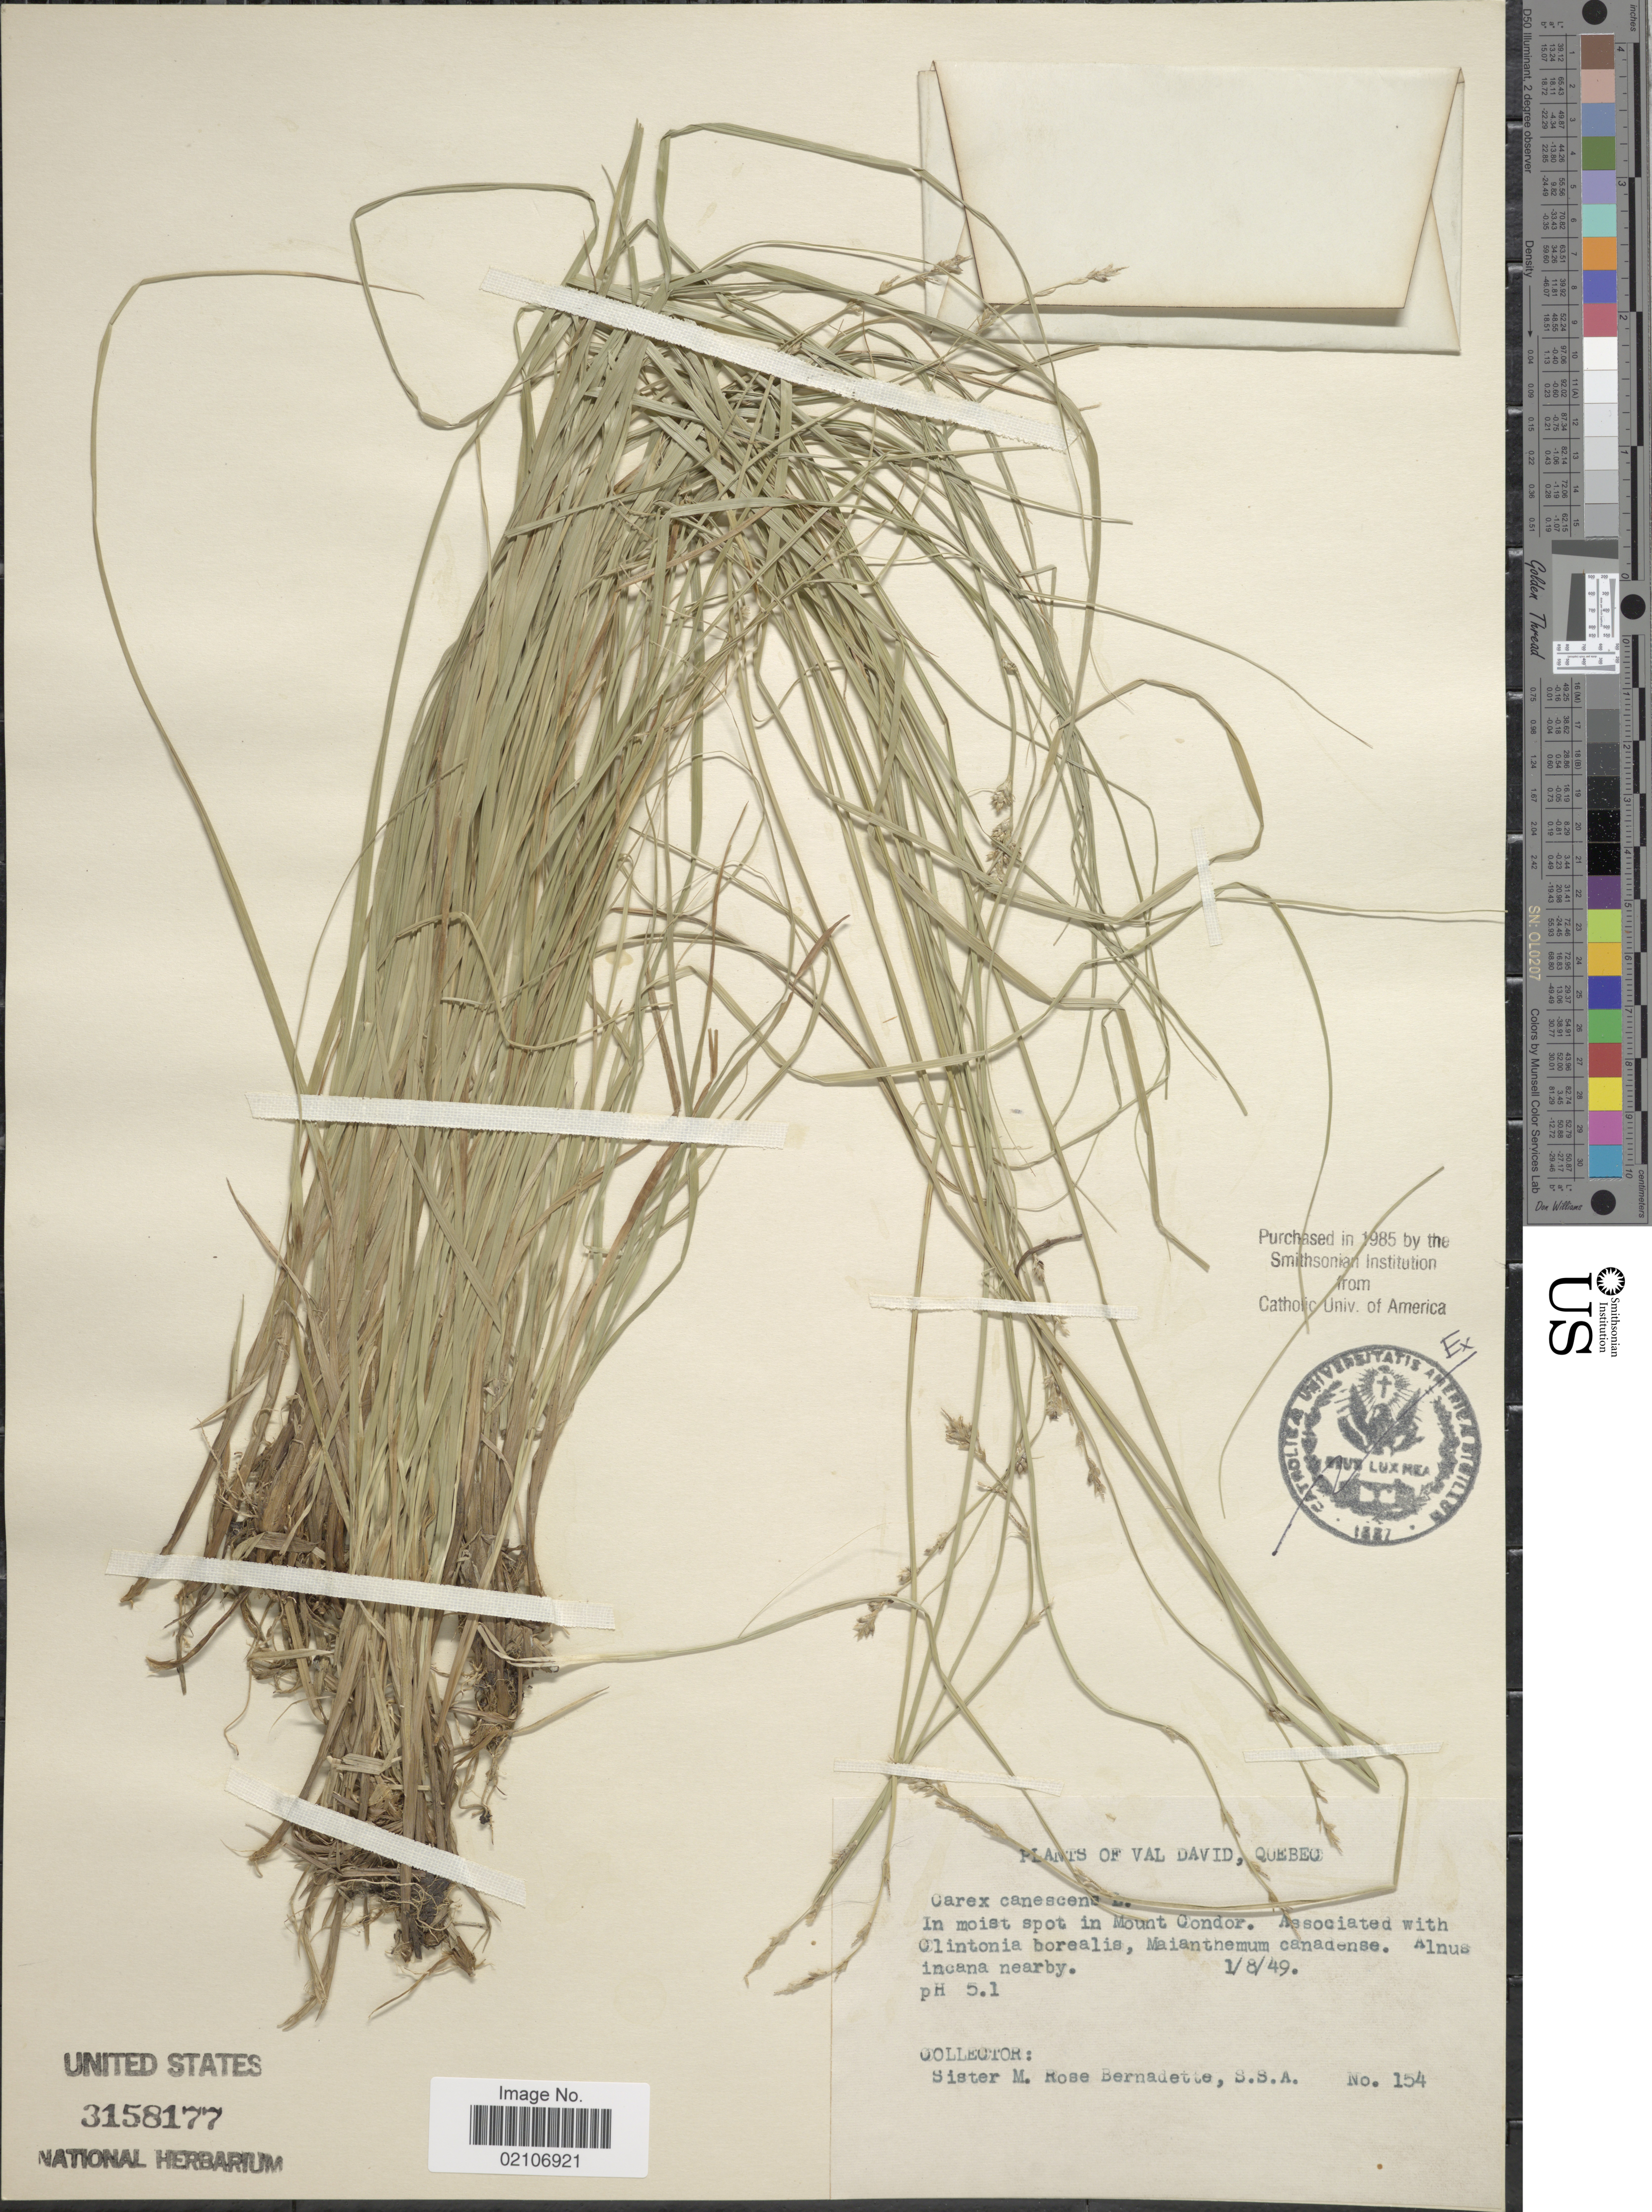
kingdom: Plantae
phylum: Tracheophyta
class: Liliopsida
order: Poales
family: Cyperaceae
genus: Carex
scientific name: Carex canescens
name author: L.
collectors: M. Bernadette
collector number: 154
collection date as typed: Transcribed d/m/y: 1/8/49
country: Canada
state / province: Quebec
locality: Val David, Quebec. In moist spot in Mount Condor.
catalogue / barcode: US 3158177